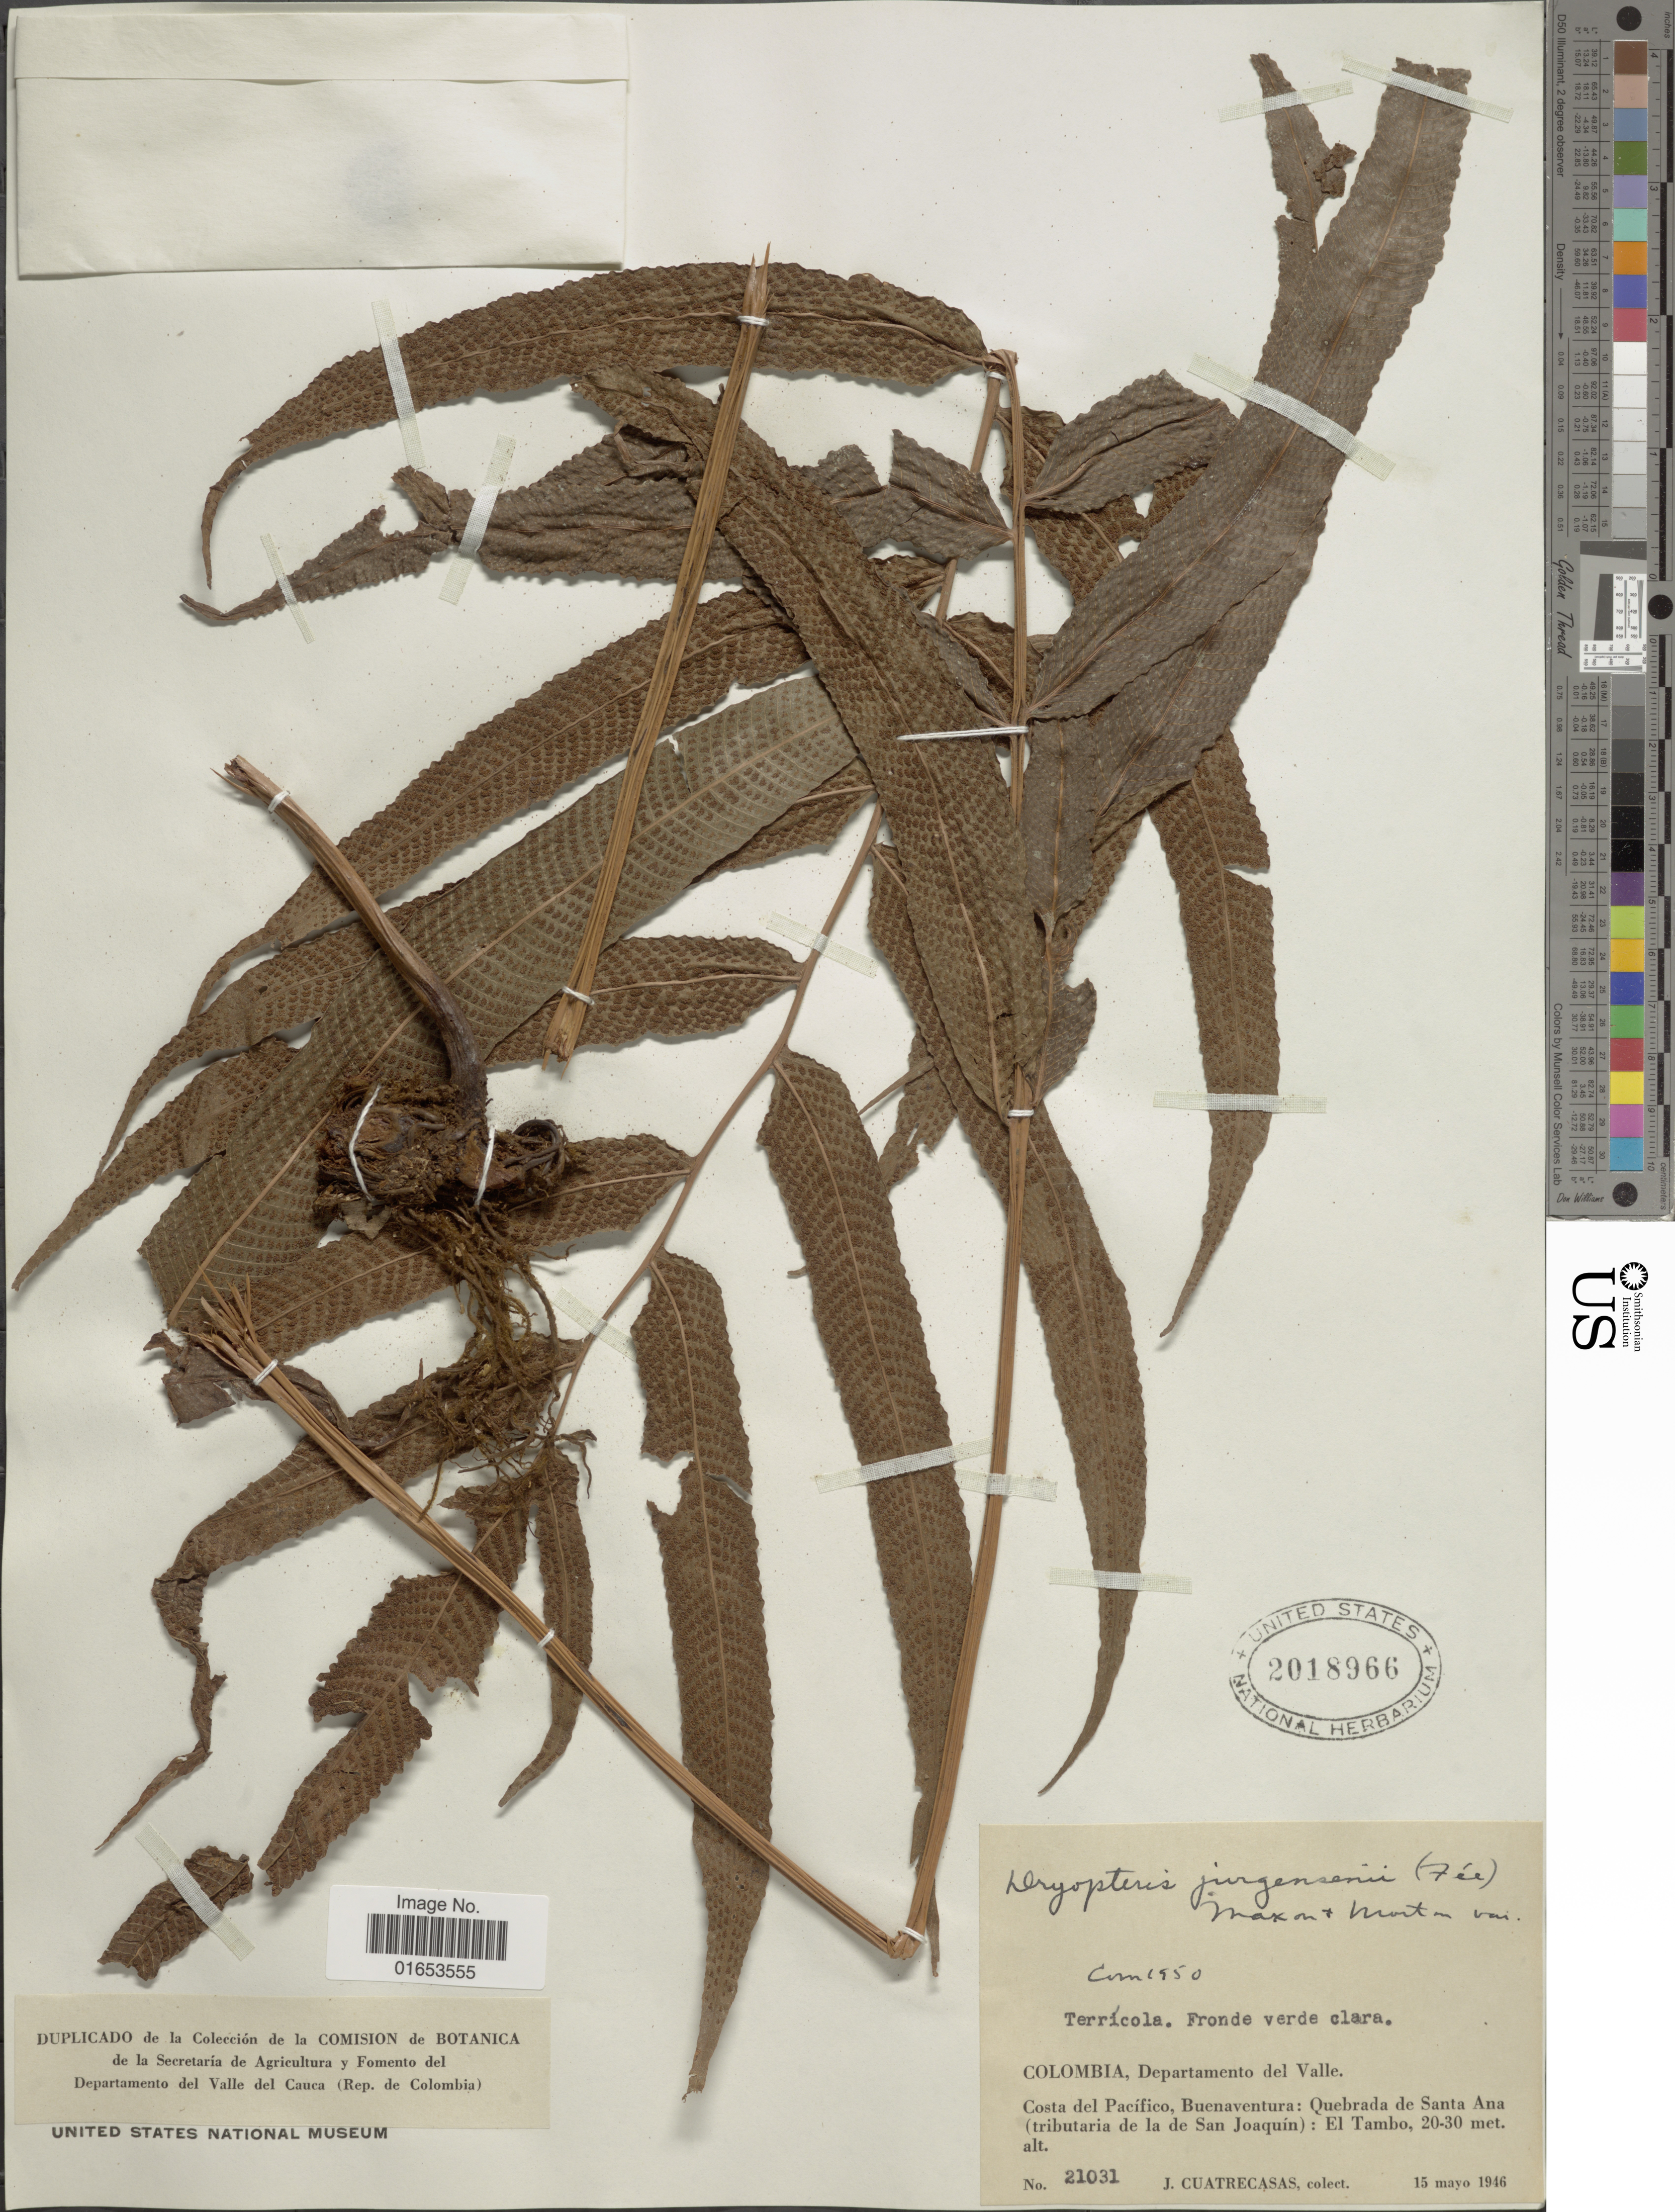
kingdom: Plantae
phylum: Tracheophyta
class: Polypodiopsida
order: Polypodiales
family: Thelypteridaceae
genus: Meniscium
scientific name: Meniscium falcatum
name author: Liebm.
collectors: J. Cuatrecasas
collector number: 21031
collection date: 1946-05-15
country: Colombia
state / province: Valle del Cauca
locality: Departamento del Valle. Costa del Pacífico, Buenaventura: Quebrada de Santa Ana (tributaria de la San Joaquín): El Tambo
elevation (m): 20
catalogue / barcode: US 2018966